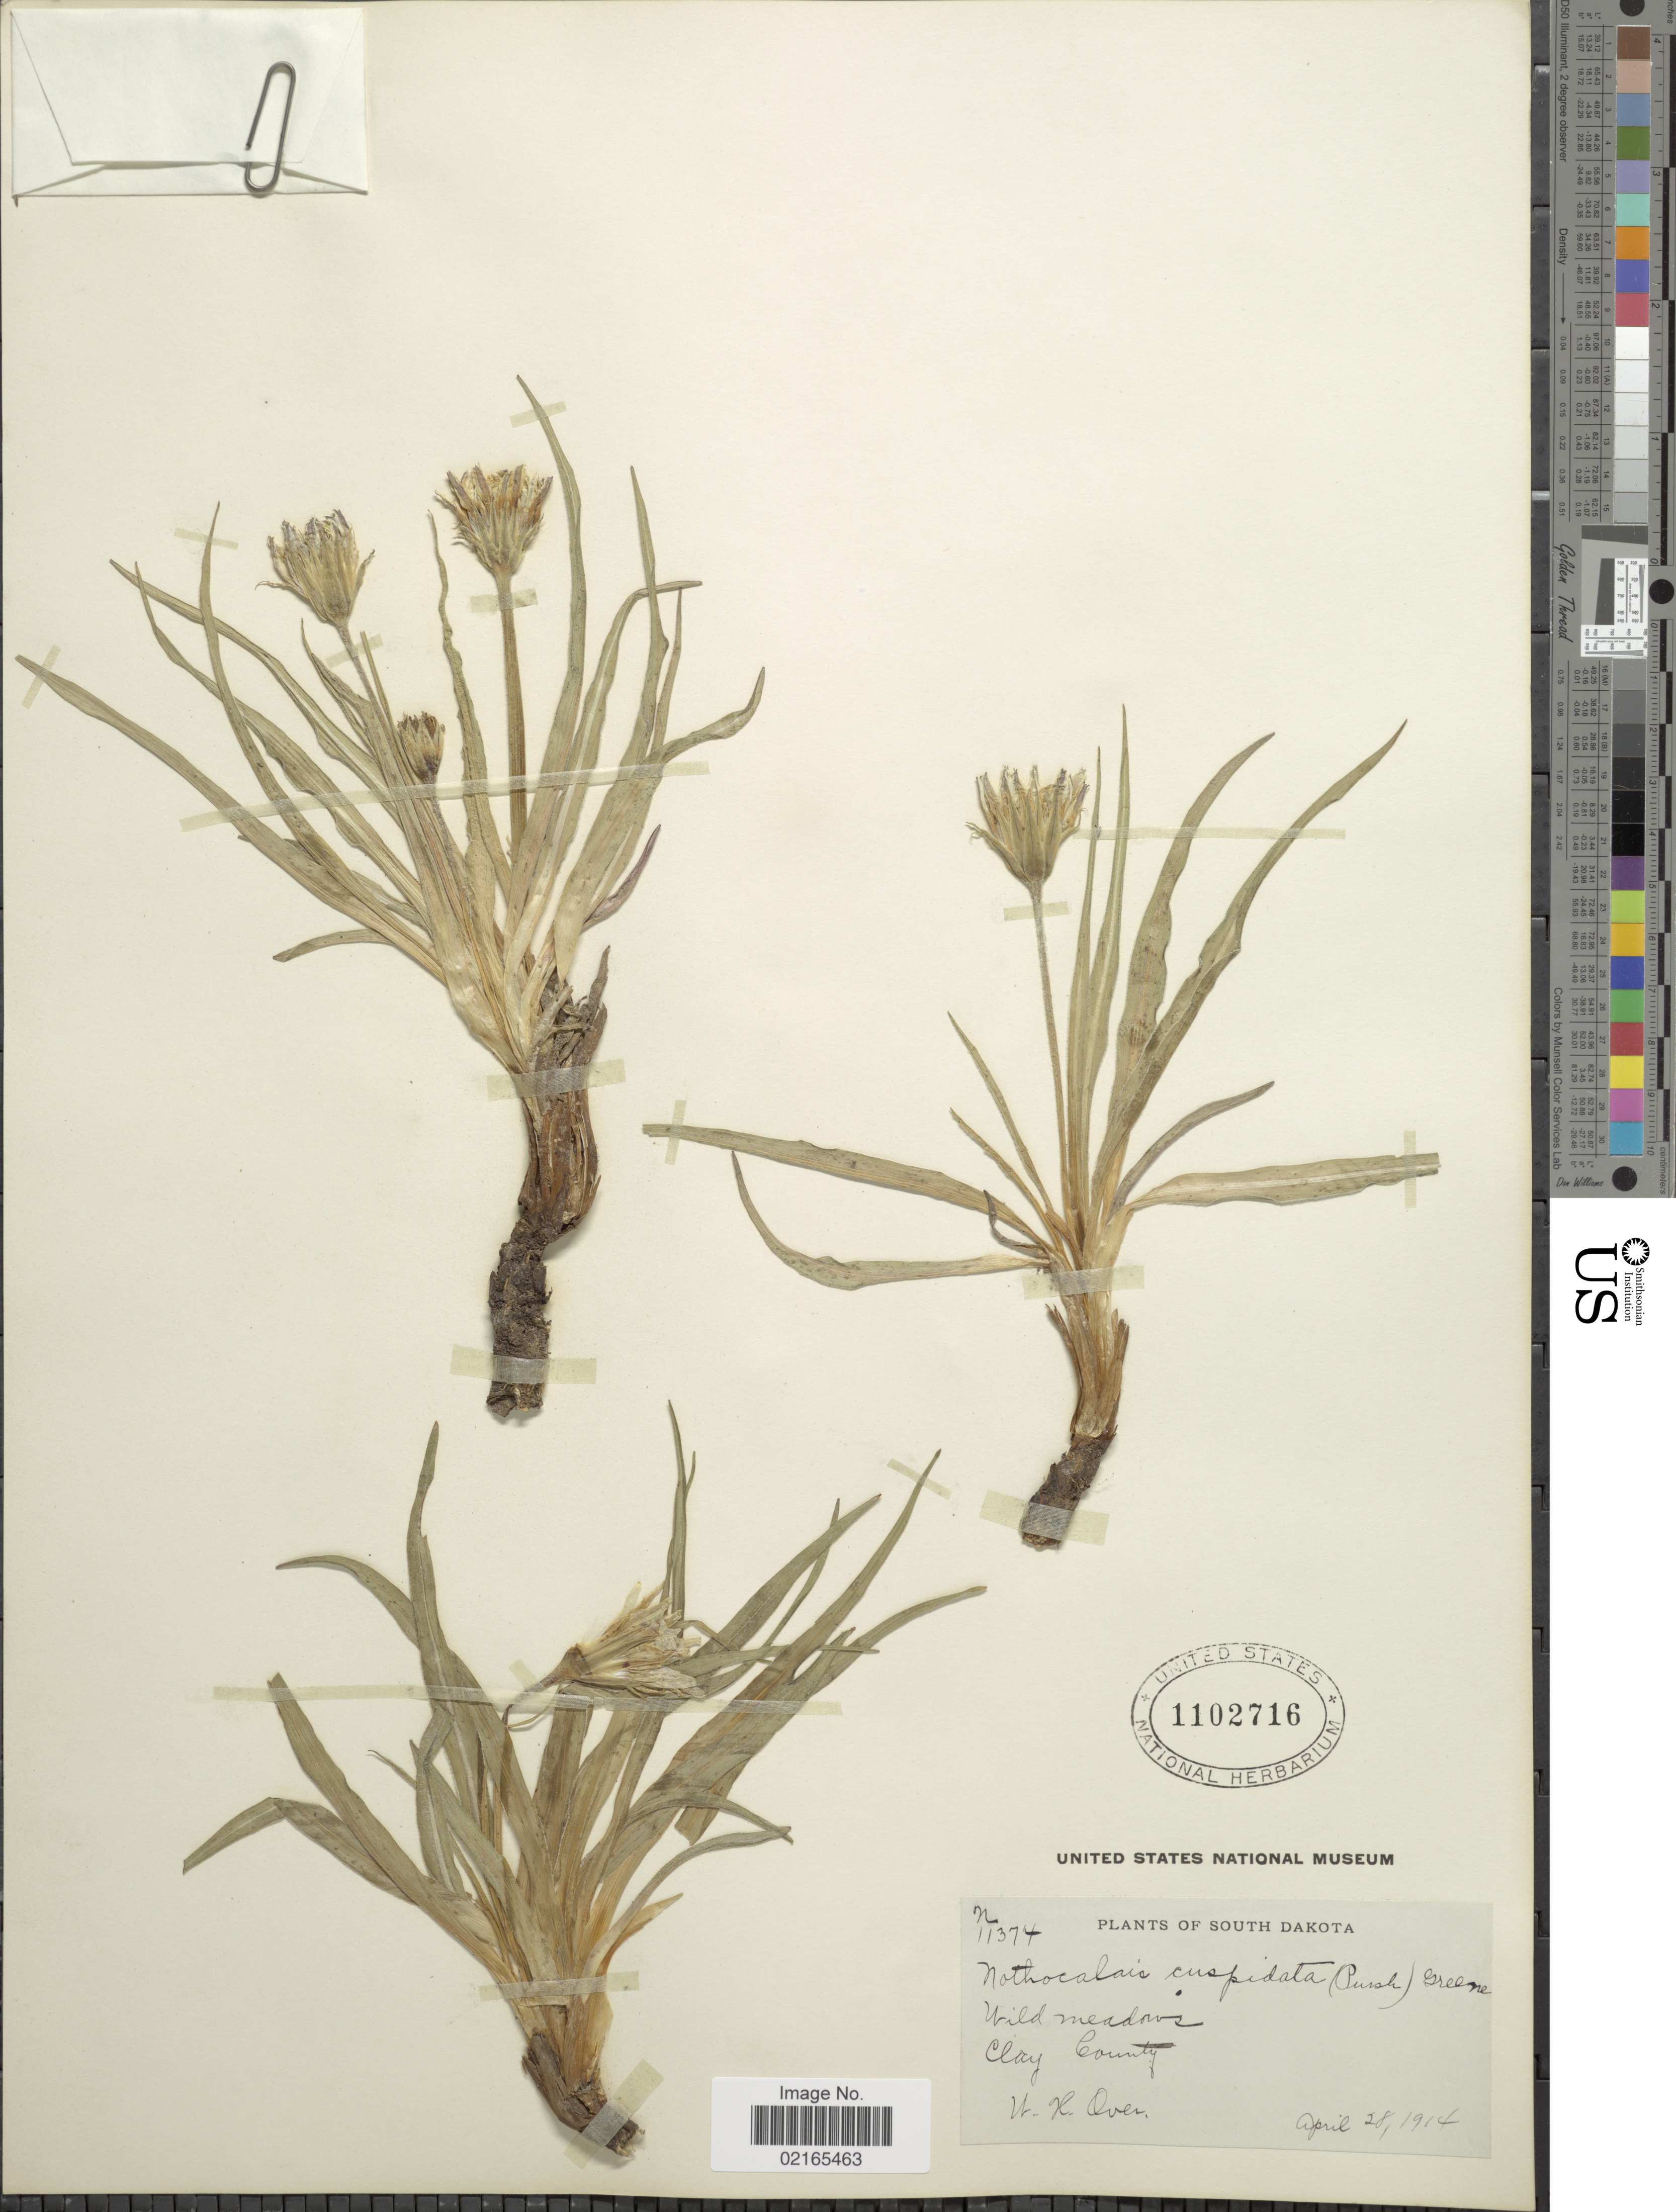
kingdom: Plantae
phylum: Tracheophyta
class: Magnoliopsida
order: Asterales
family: Asteraceae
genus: Nothocalais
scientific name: Nothocalais cuspidata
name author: (Pursh) Greene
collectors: W. Over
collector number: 11374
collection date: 1914-04-28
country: United States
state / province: South Dakota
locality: Wild meadows, Clay County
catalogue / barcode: US 1102716